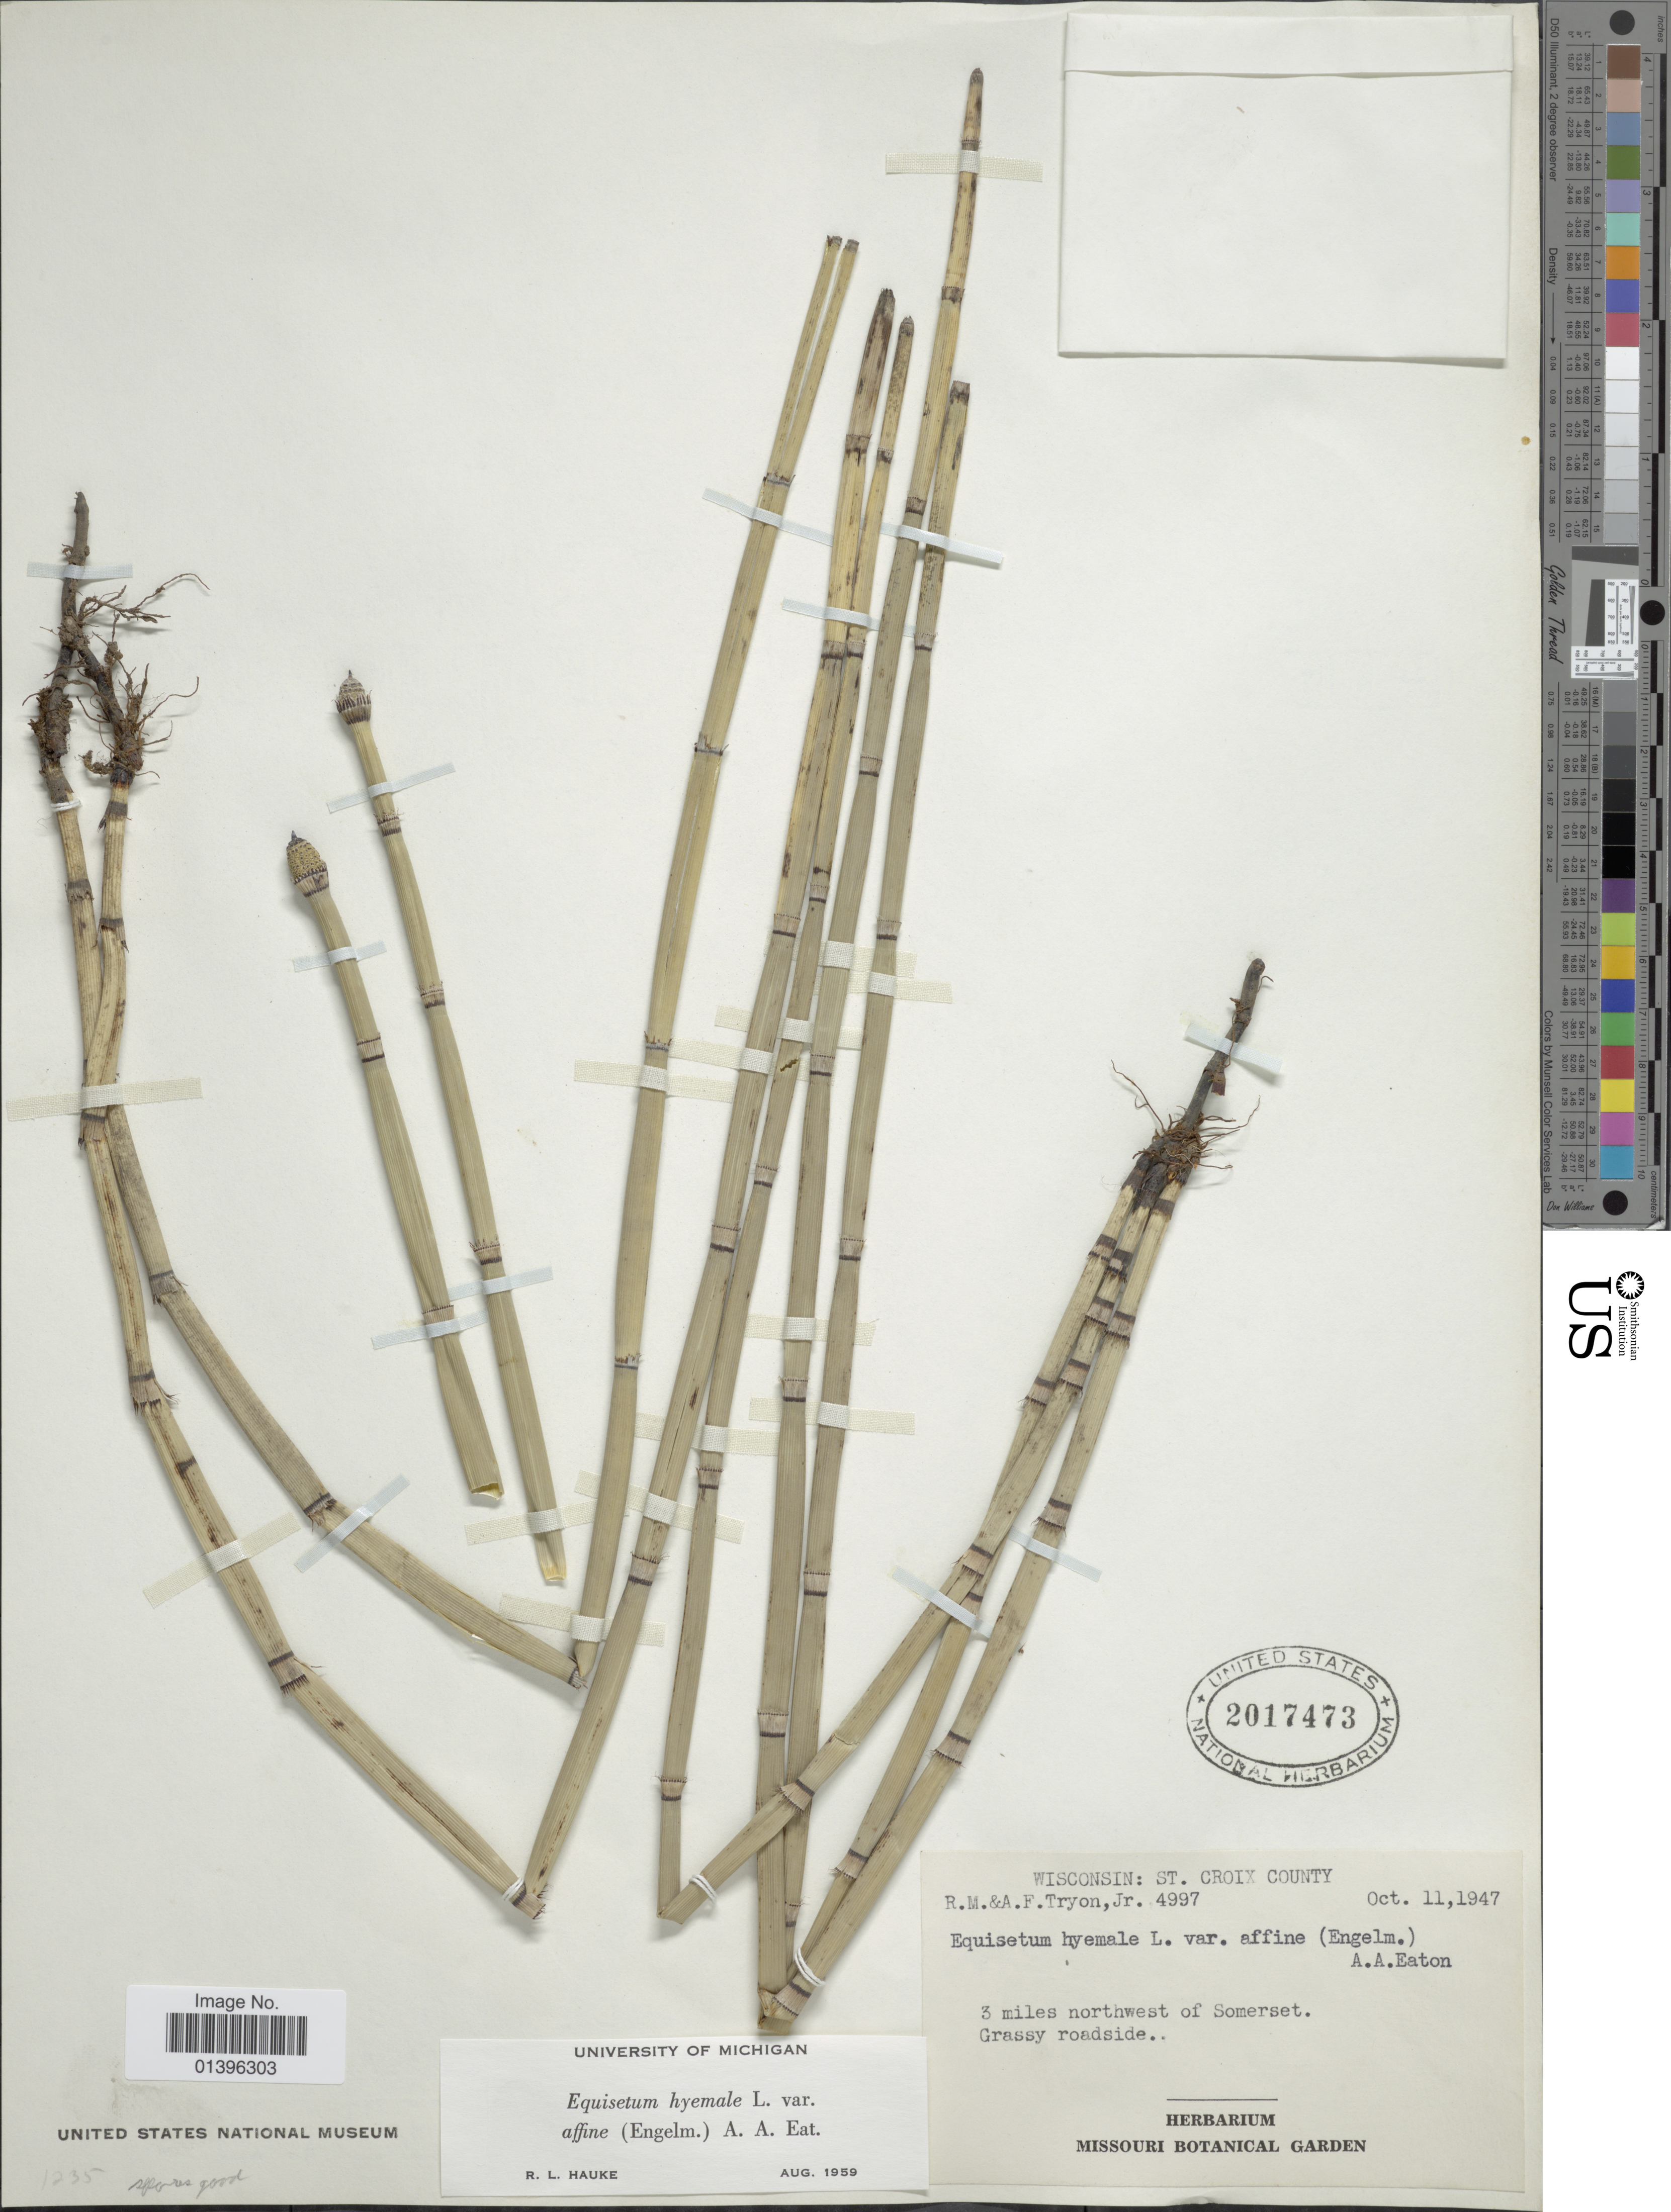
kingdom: Plantae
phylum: Tracheophyta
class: Polypodiopsida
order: Equisetales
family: Equisetaceae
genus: Equisetum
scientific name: Equisetum hyemale var. affine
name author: (Engelm.) A.A. Eaton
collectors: R. M. Tryon & A. F. Tryon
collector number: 4997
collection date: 1947-10-11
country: United States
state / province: Wisconsin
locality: St. Croix County. 3 miles northwest of Somerset.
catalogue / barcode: US 2017473